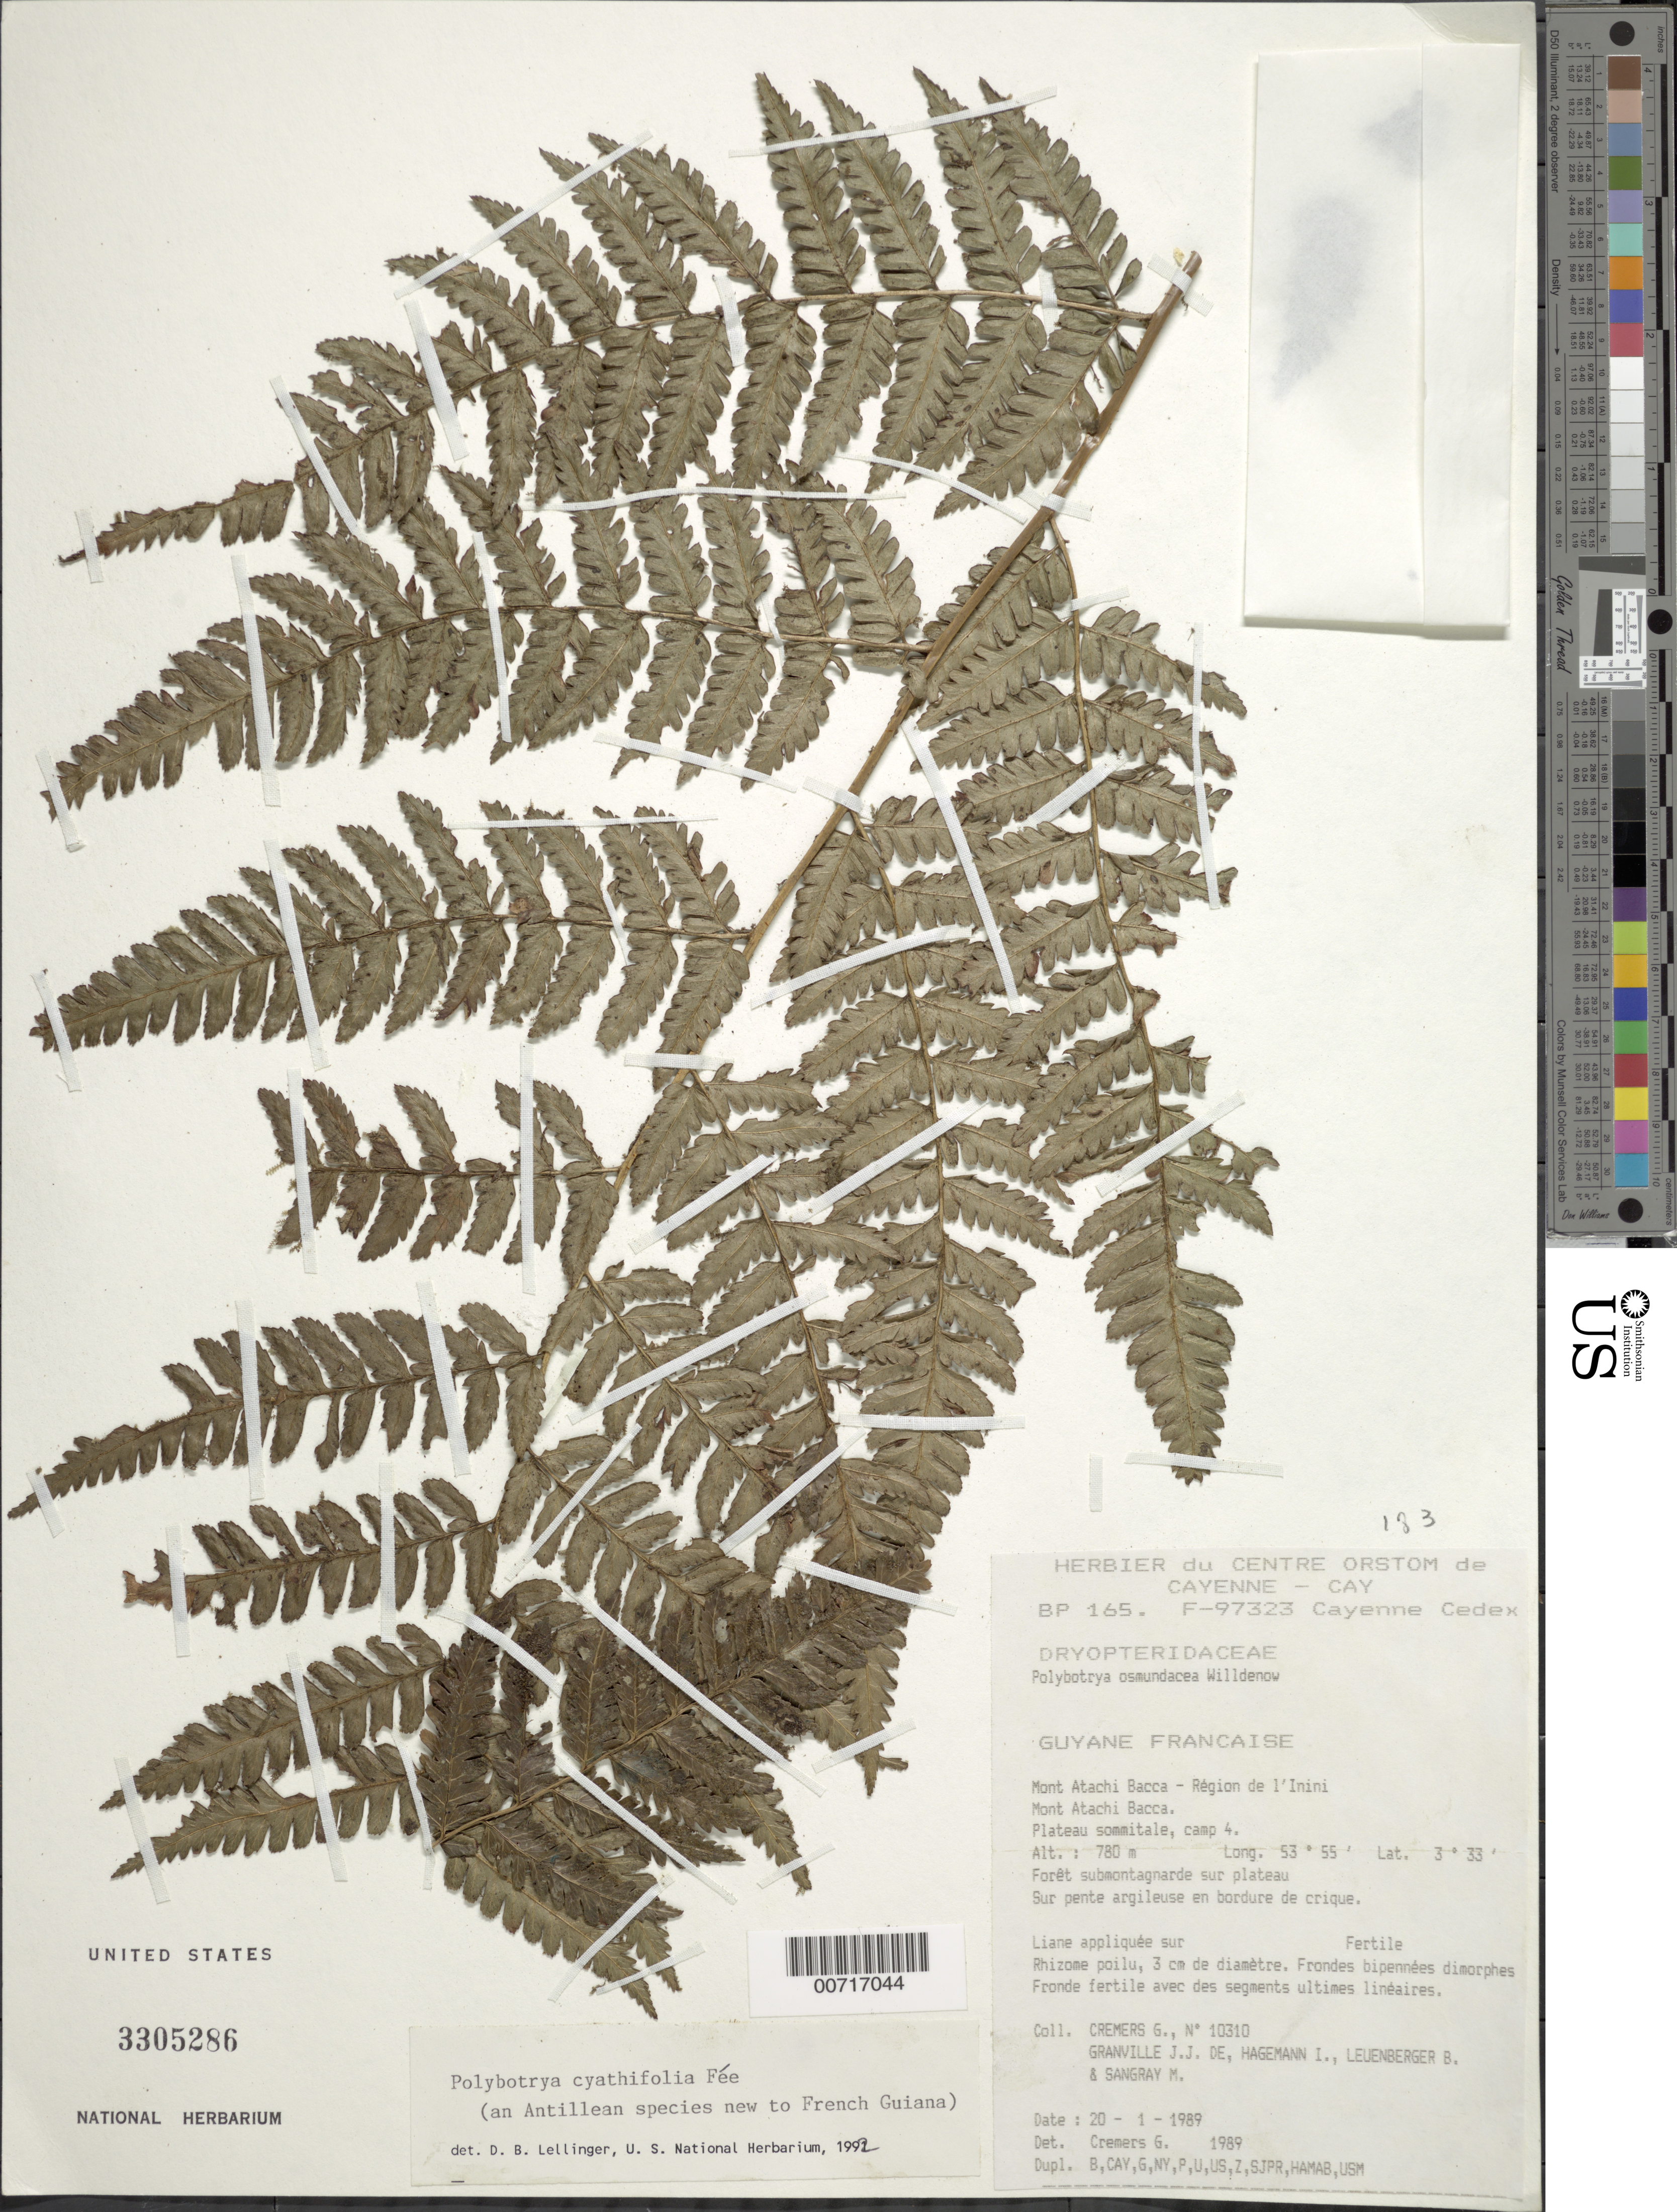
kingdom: Plantae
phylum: Tracheophyta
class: Polypodiopsida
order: Polypodiales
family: Dryopteridaceae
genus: Polybotrya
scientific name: Polybotrya cyathifolia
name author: Fée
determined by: Lellinger, David B., (BOT), Smithsonian Institution - National Museum of Natural History (UNITED STATES)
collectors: G. Cremers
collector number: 10310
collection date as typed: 20-Jan-89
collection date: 1989-01-20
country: French Guiana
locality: Mont Atachi Bacca, région de l'Inini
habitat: Forêt submontagnarde sur plateau, sur pente argileuse en bordure de crique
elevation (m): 780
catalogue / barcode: US 3305286